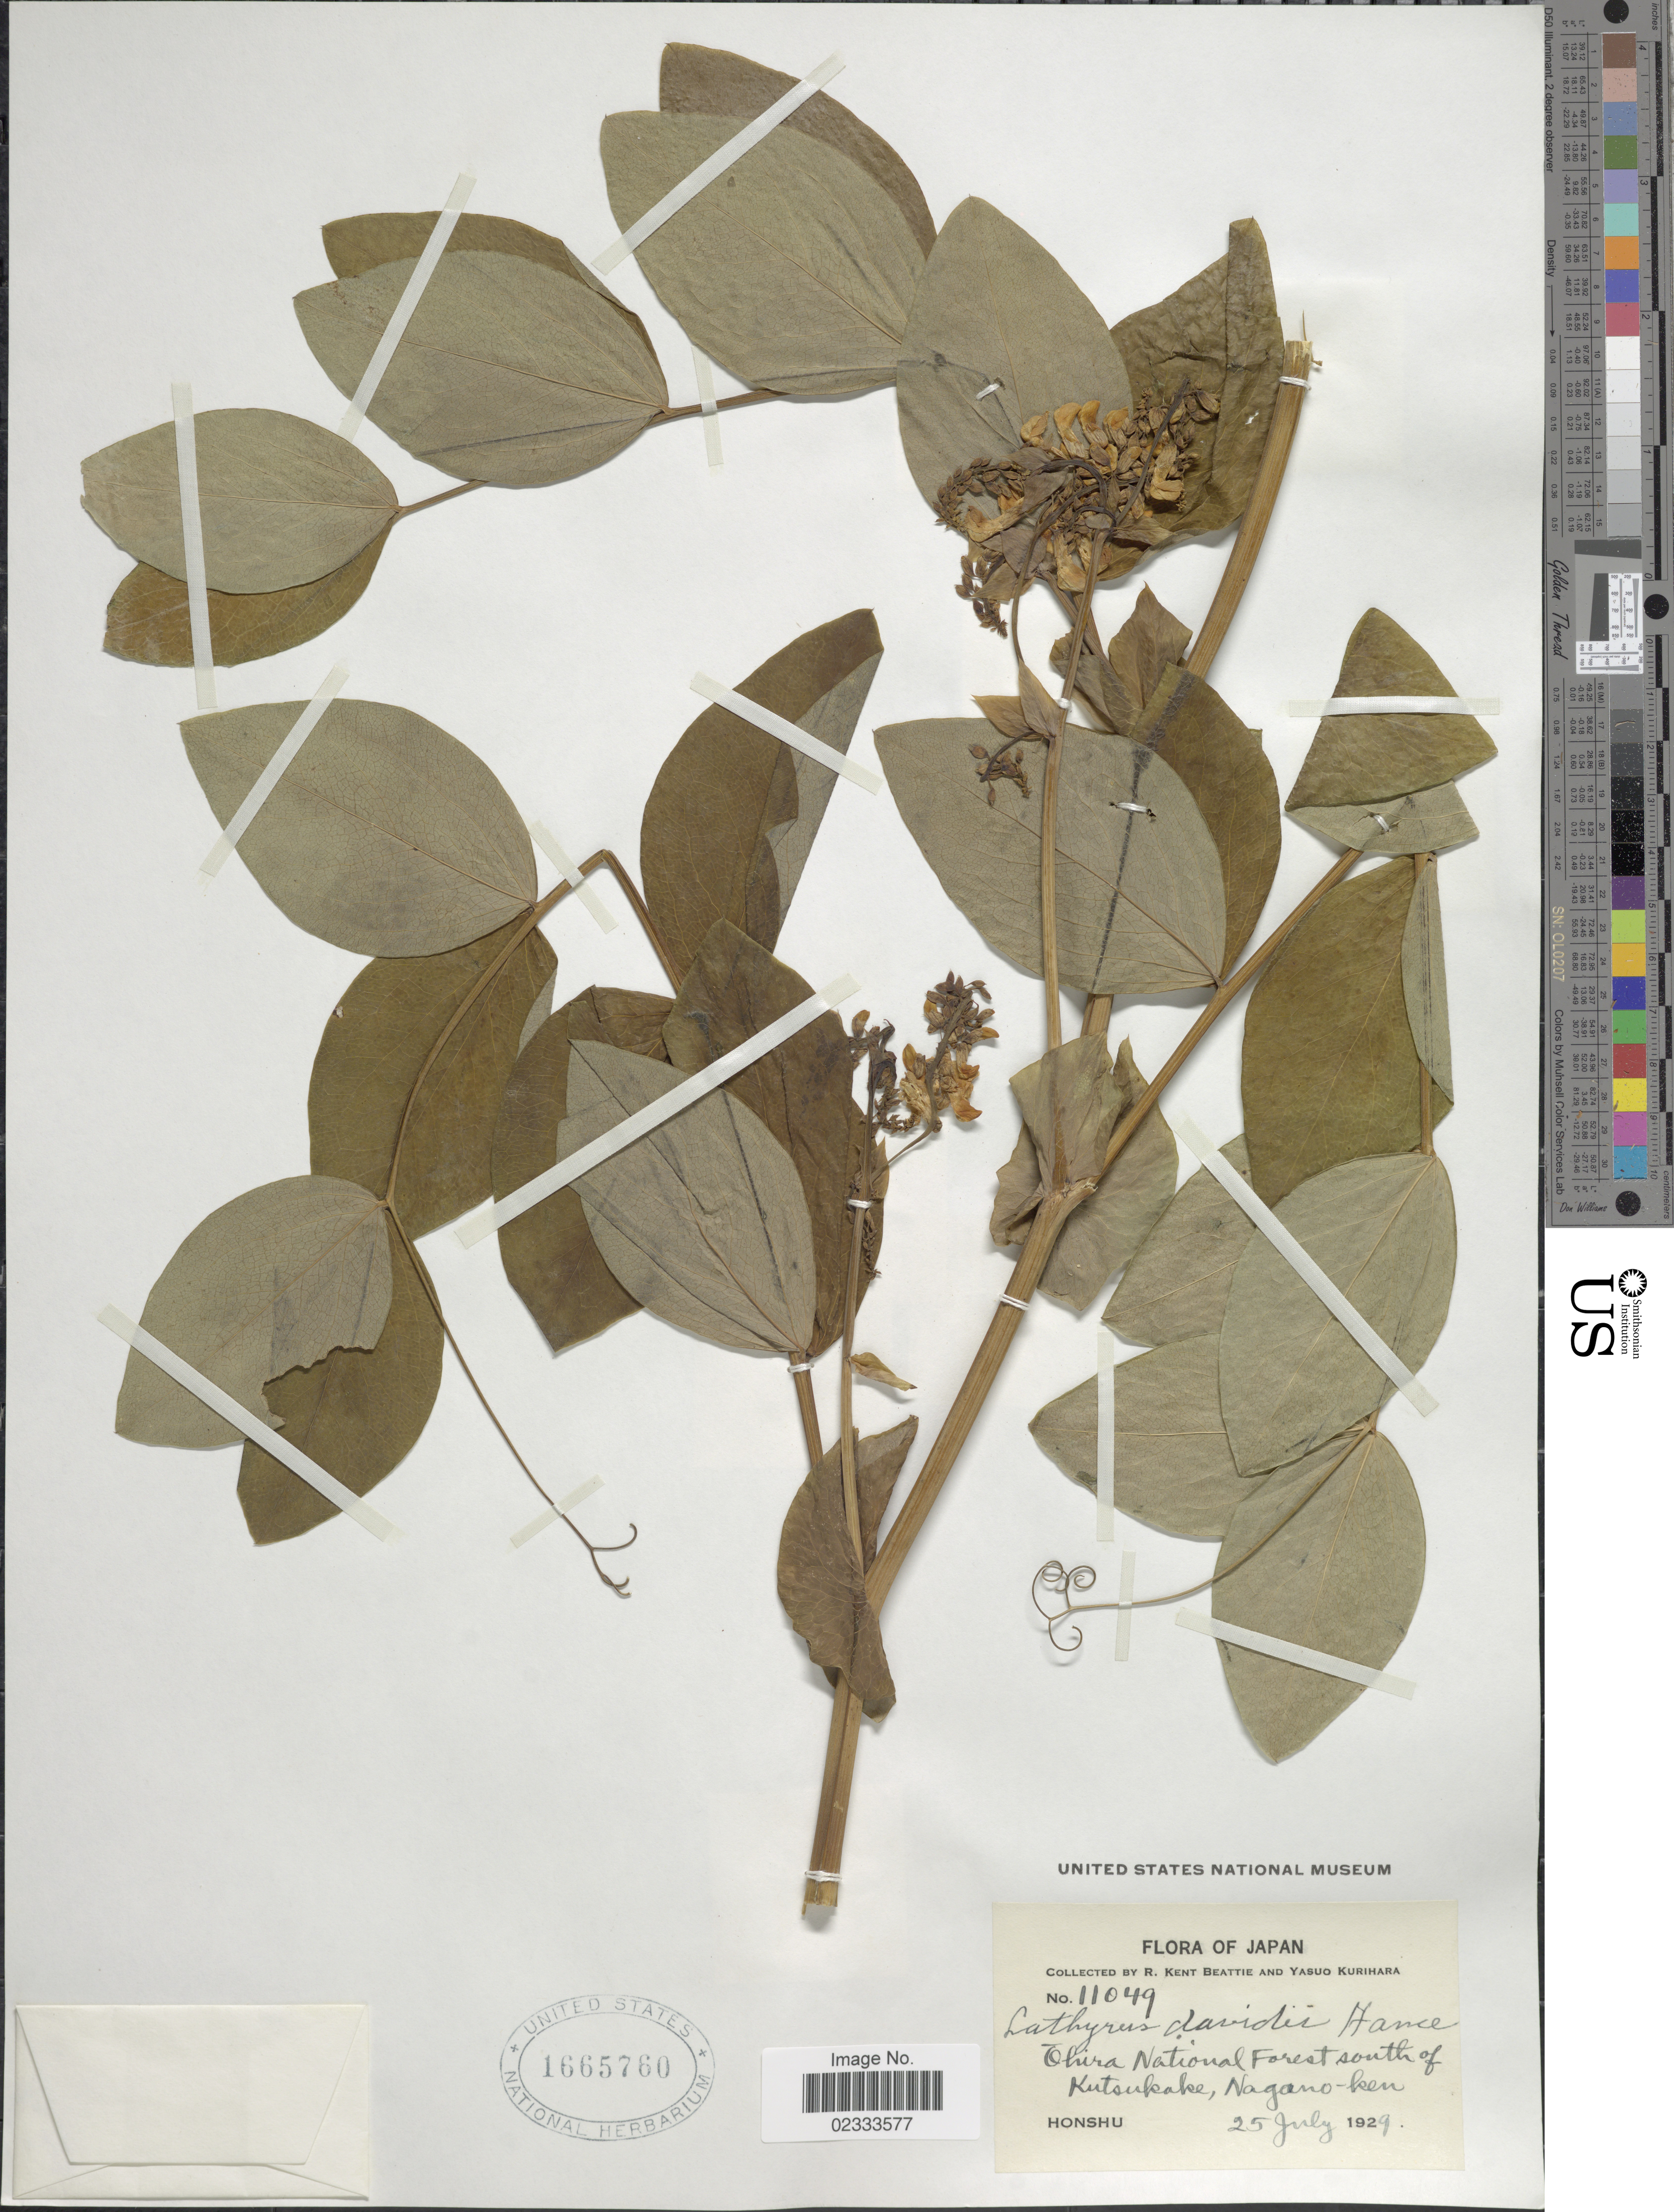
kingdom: Plantae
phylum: Tracheophyta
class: Magnoliopsida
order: Fabales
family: Fabaceae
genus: Lathyrus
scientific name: Lathyrus davidii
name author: Hance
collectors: R. K. Beattie & Y. Kurihara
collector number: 11049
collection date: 1929-07-25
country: Japan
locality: Ohira National Forest south of Kutsukake, Nagano-ken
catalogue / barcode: US 1665760